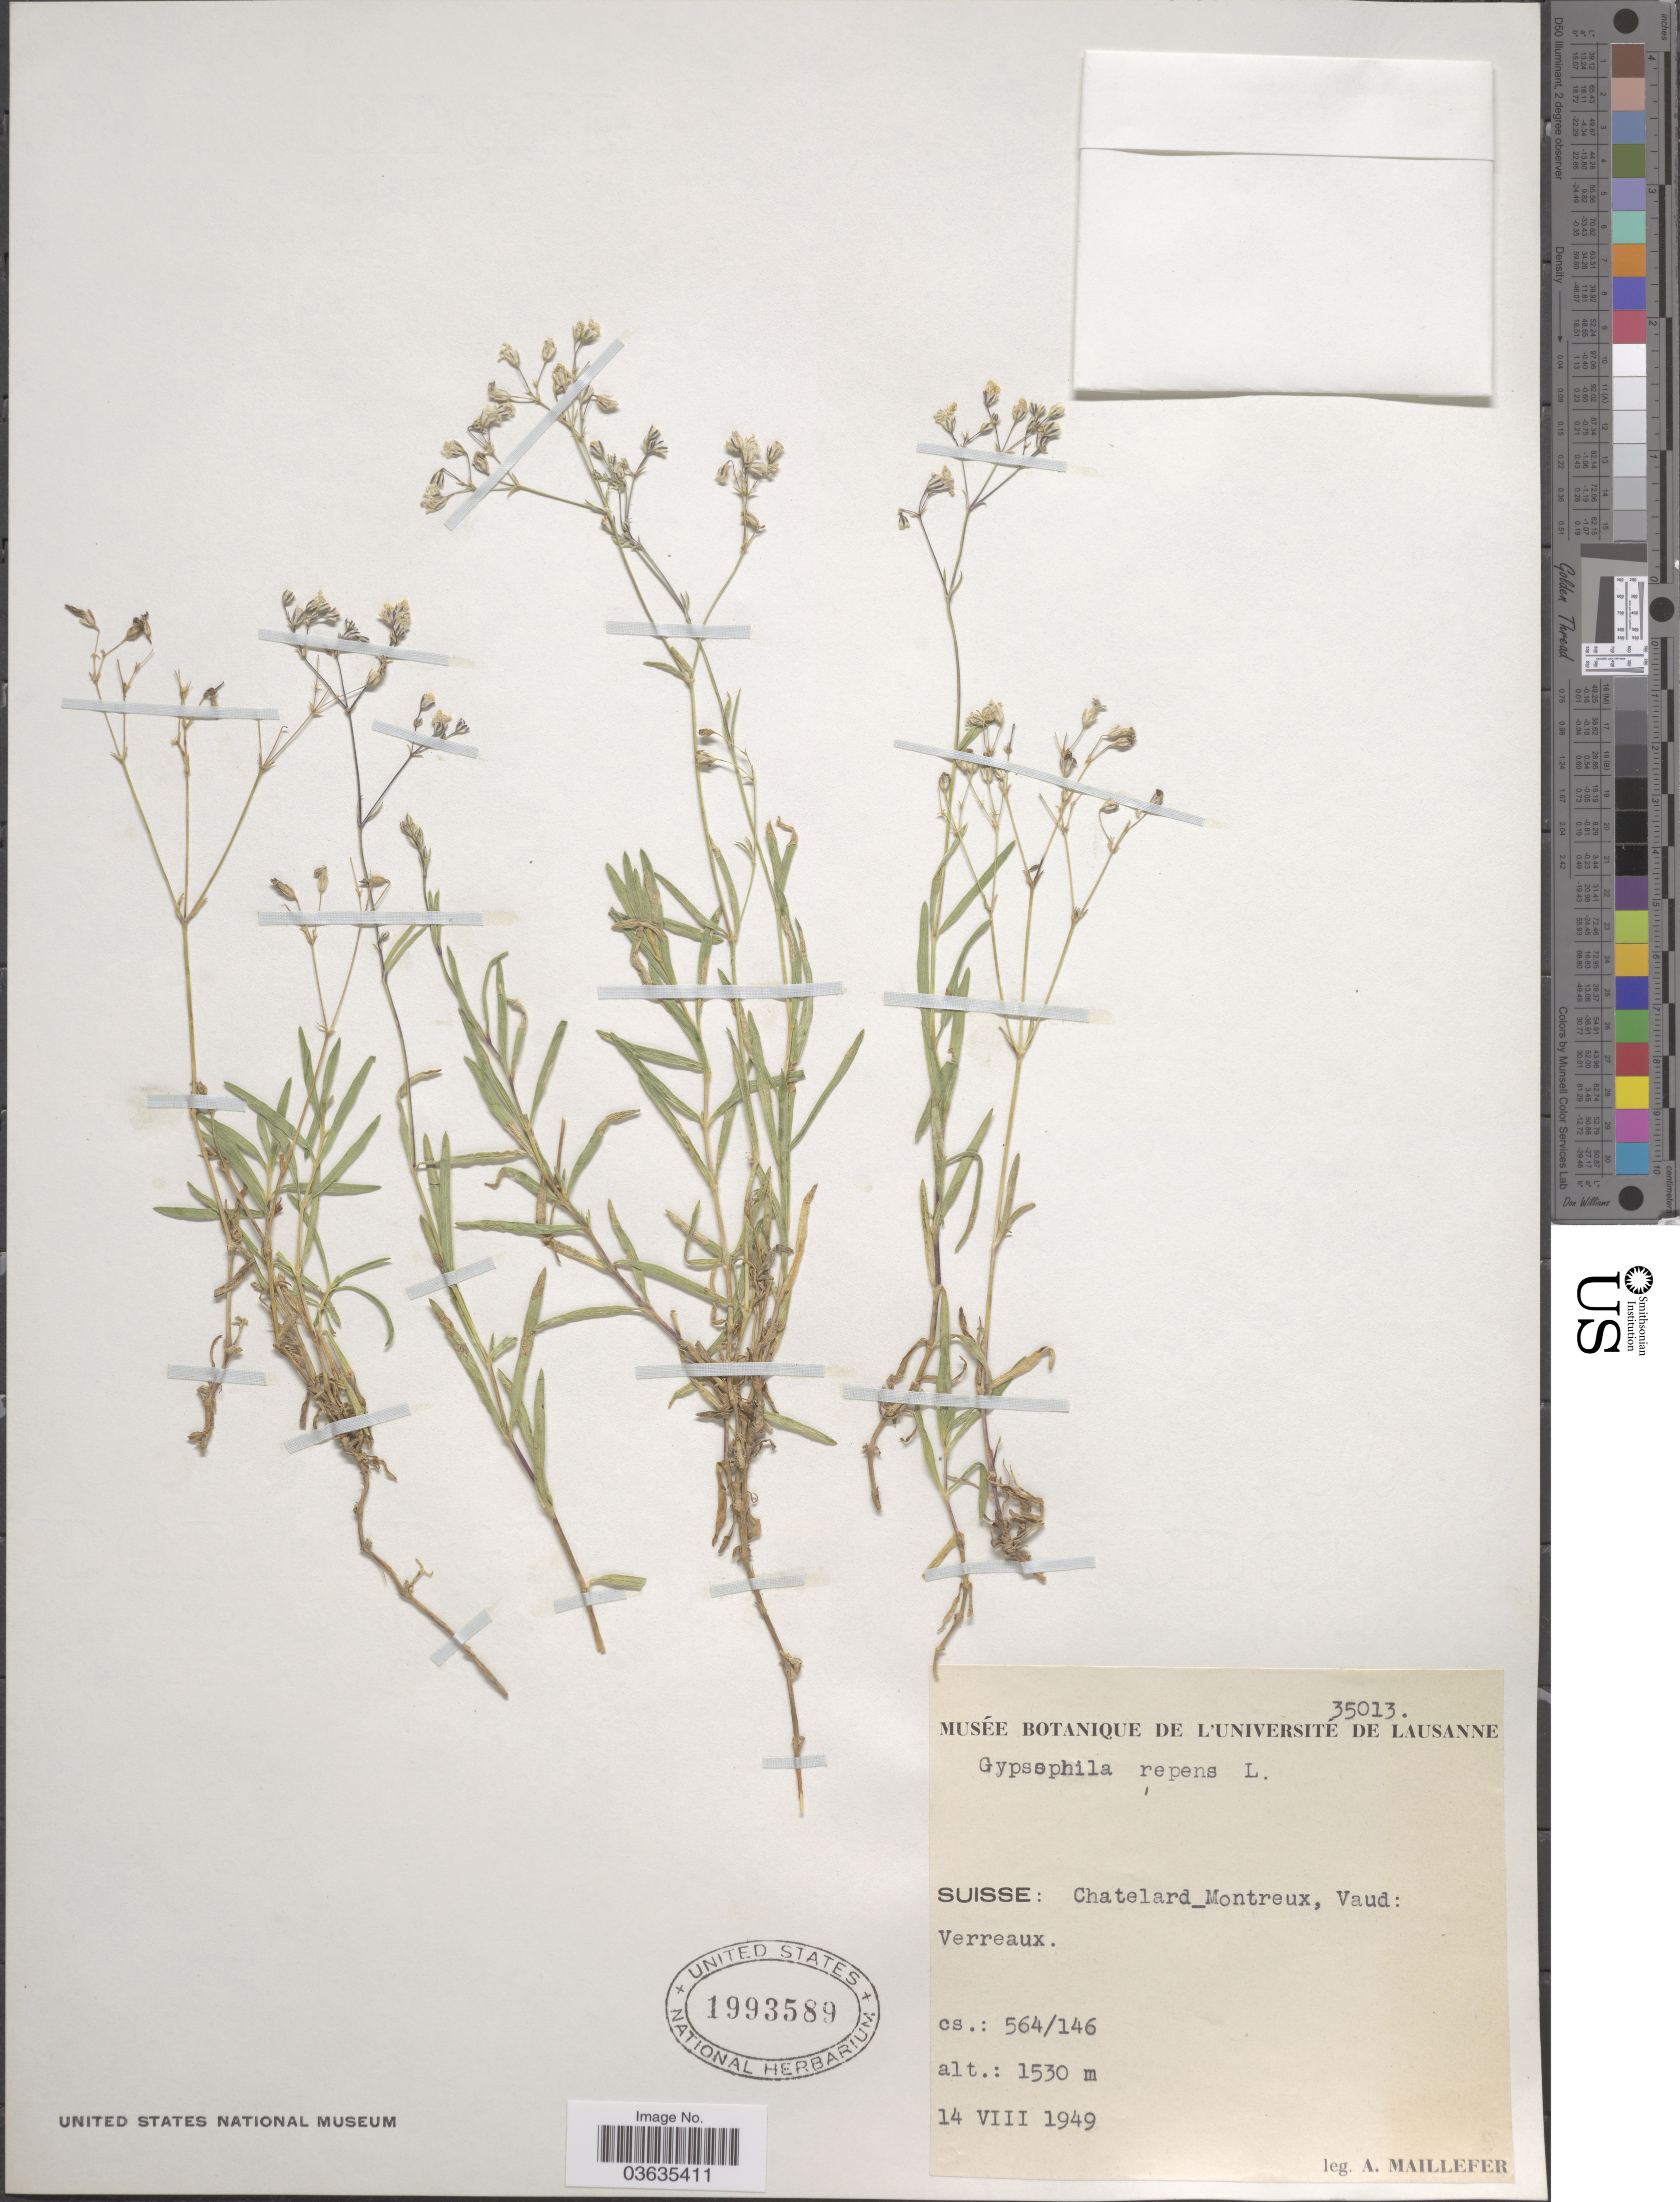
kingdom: Plantae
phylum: Tracheophyta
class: Magnoliopsida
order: Caryophyllales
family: Caryophyllaceae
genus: Gypsophila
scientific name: Gypsophila repens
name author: L.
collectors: A. Maillefer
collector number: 35013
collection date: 1949-08-14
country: Switzerland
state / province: Vaud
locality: Suisse: Chatelard_Montreux: Verreaux.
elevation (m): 1530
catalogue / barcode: US 1993589